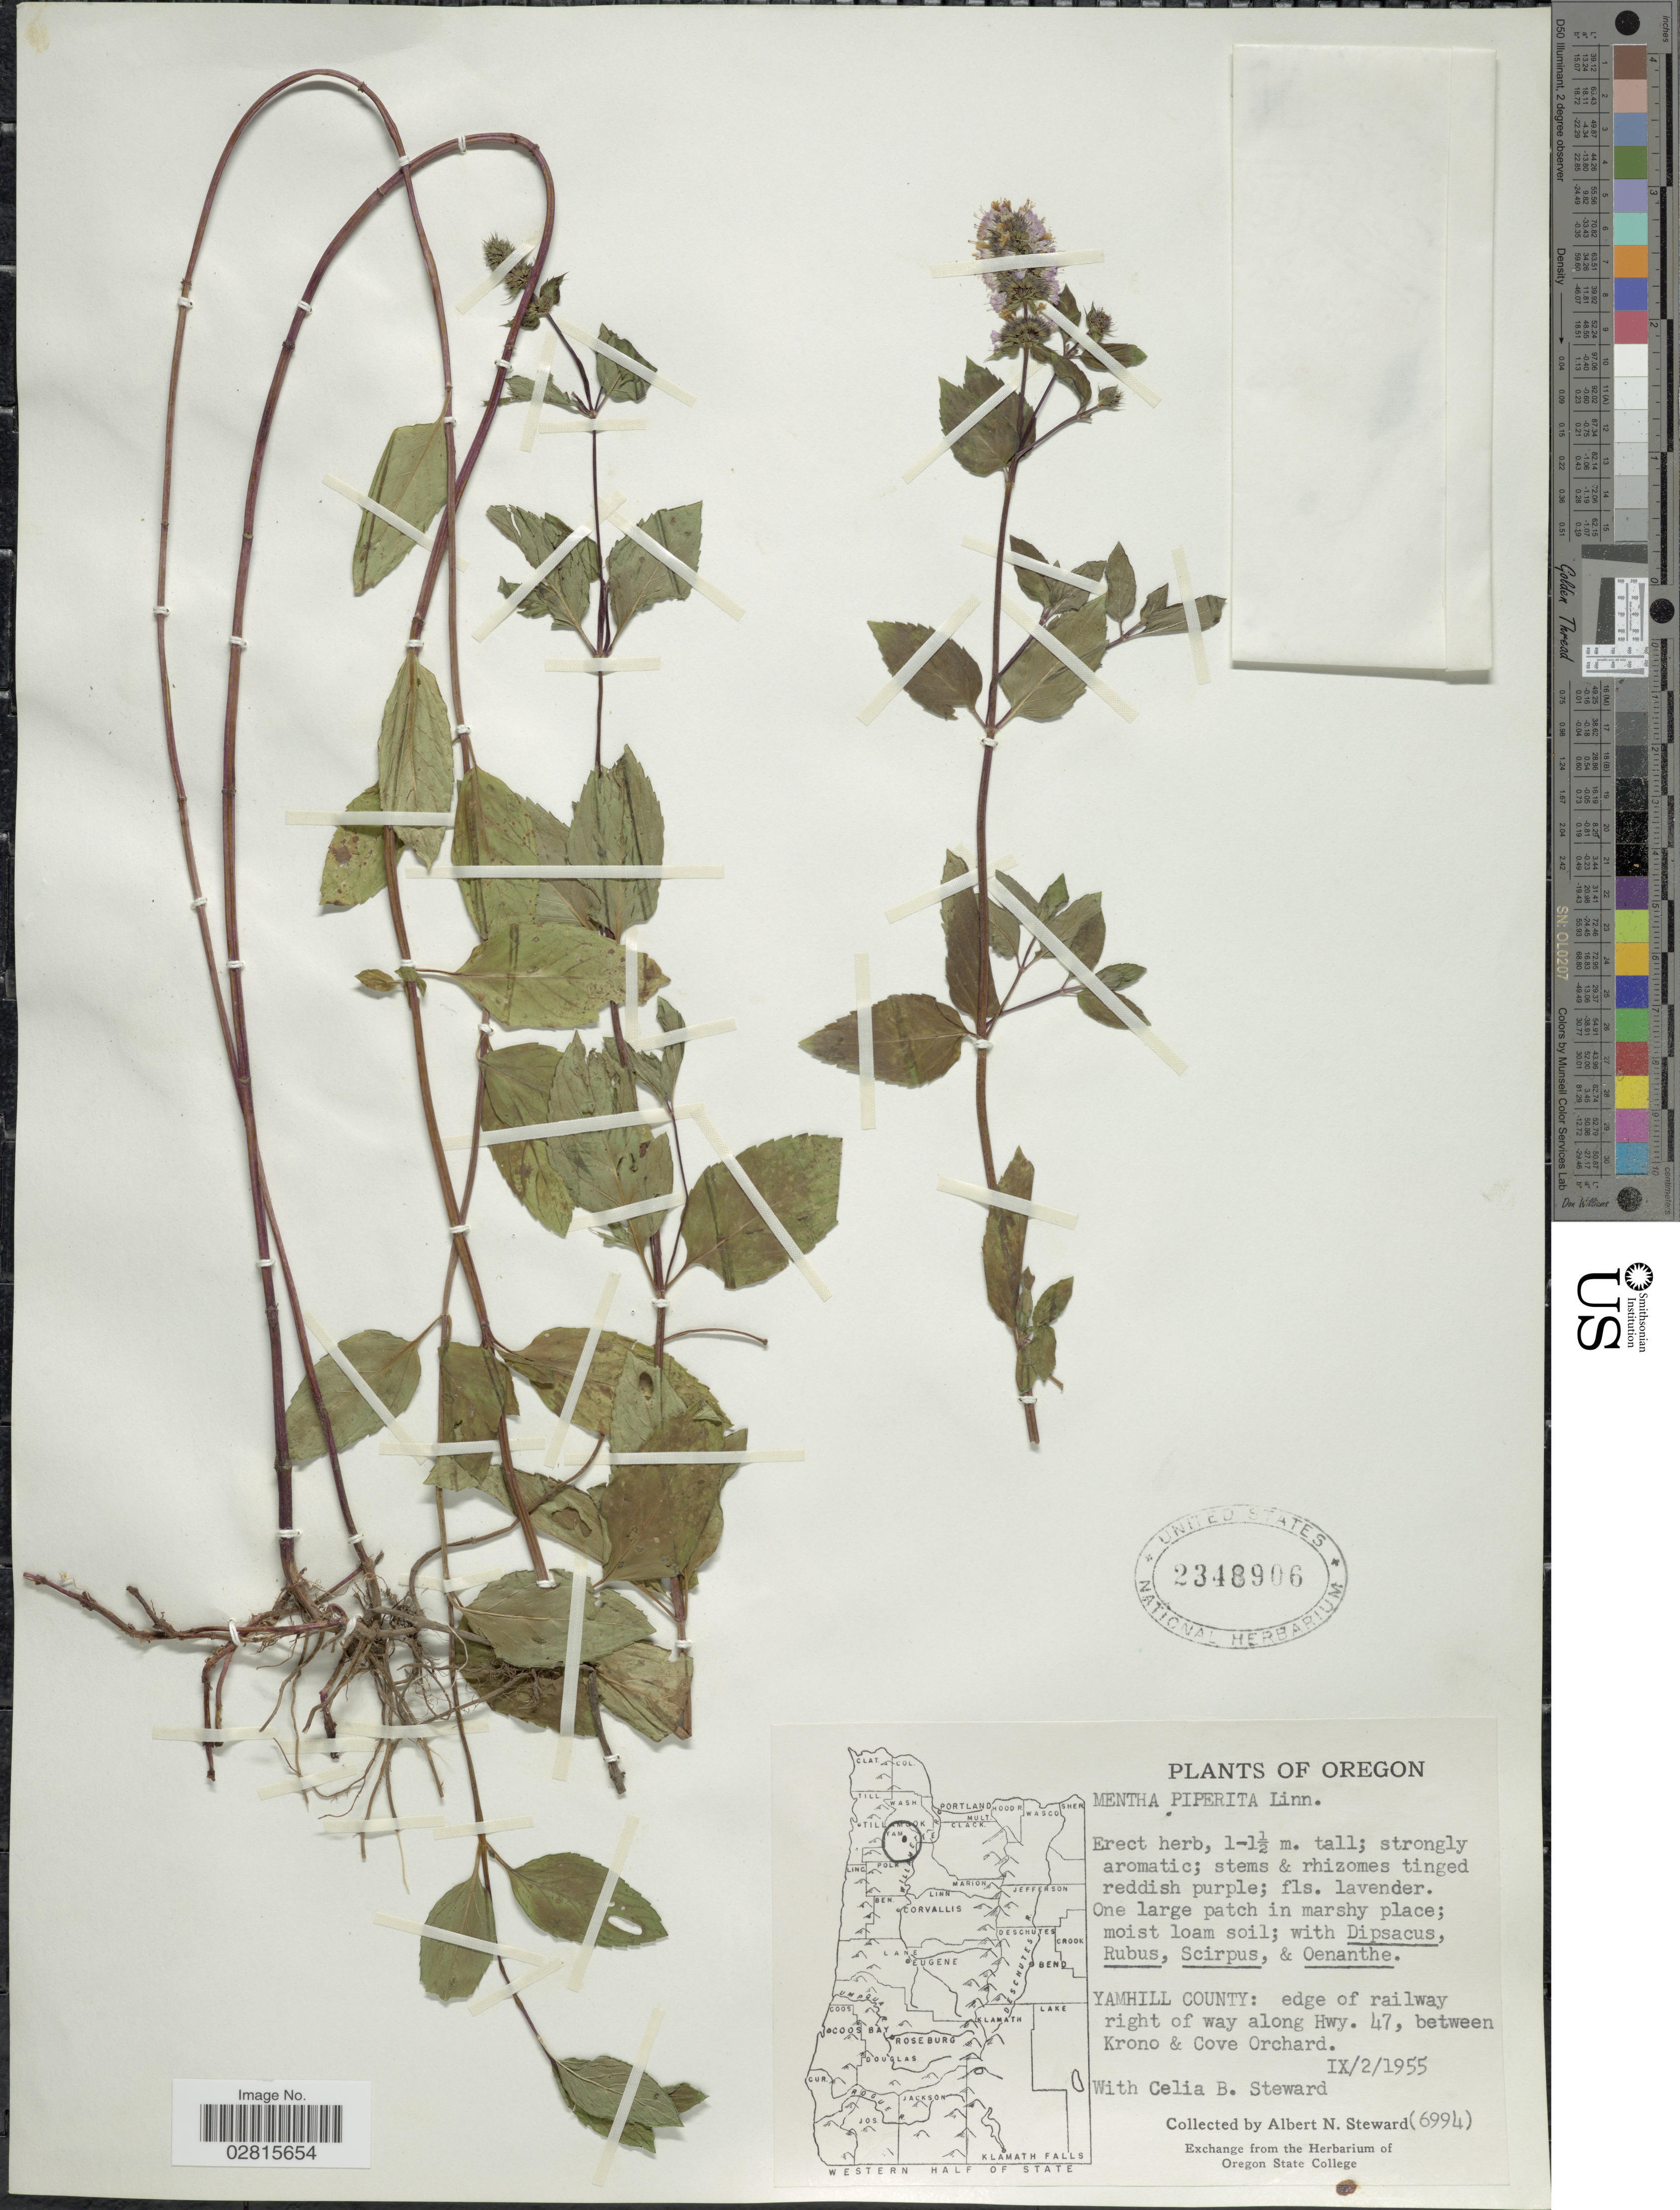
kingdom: Plantae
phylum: Tracheophyta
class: Magnoliopsida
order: Lamiales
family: Lamiaceae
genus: Mentha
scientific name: Mentha x piperita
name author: L.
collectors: A. N. Steward & C. Steward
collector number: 6994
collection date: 1955-09-02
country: United States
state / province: Oregon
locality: Yamhil County: edge of railway right of way along Hwy. 47, between Krono & Cove Orchard.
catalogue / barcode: US 2348906